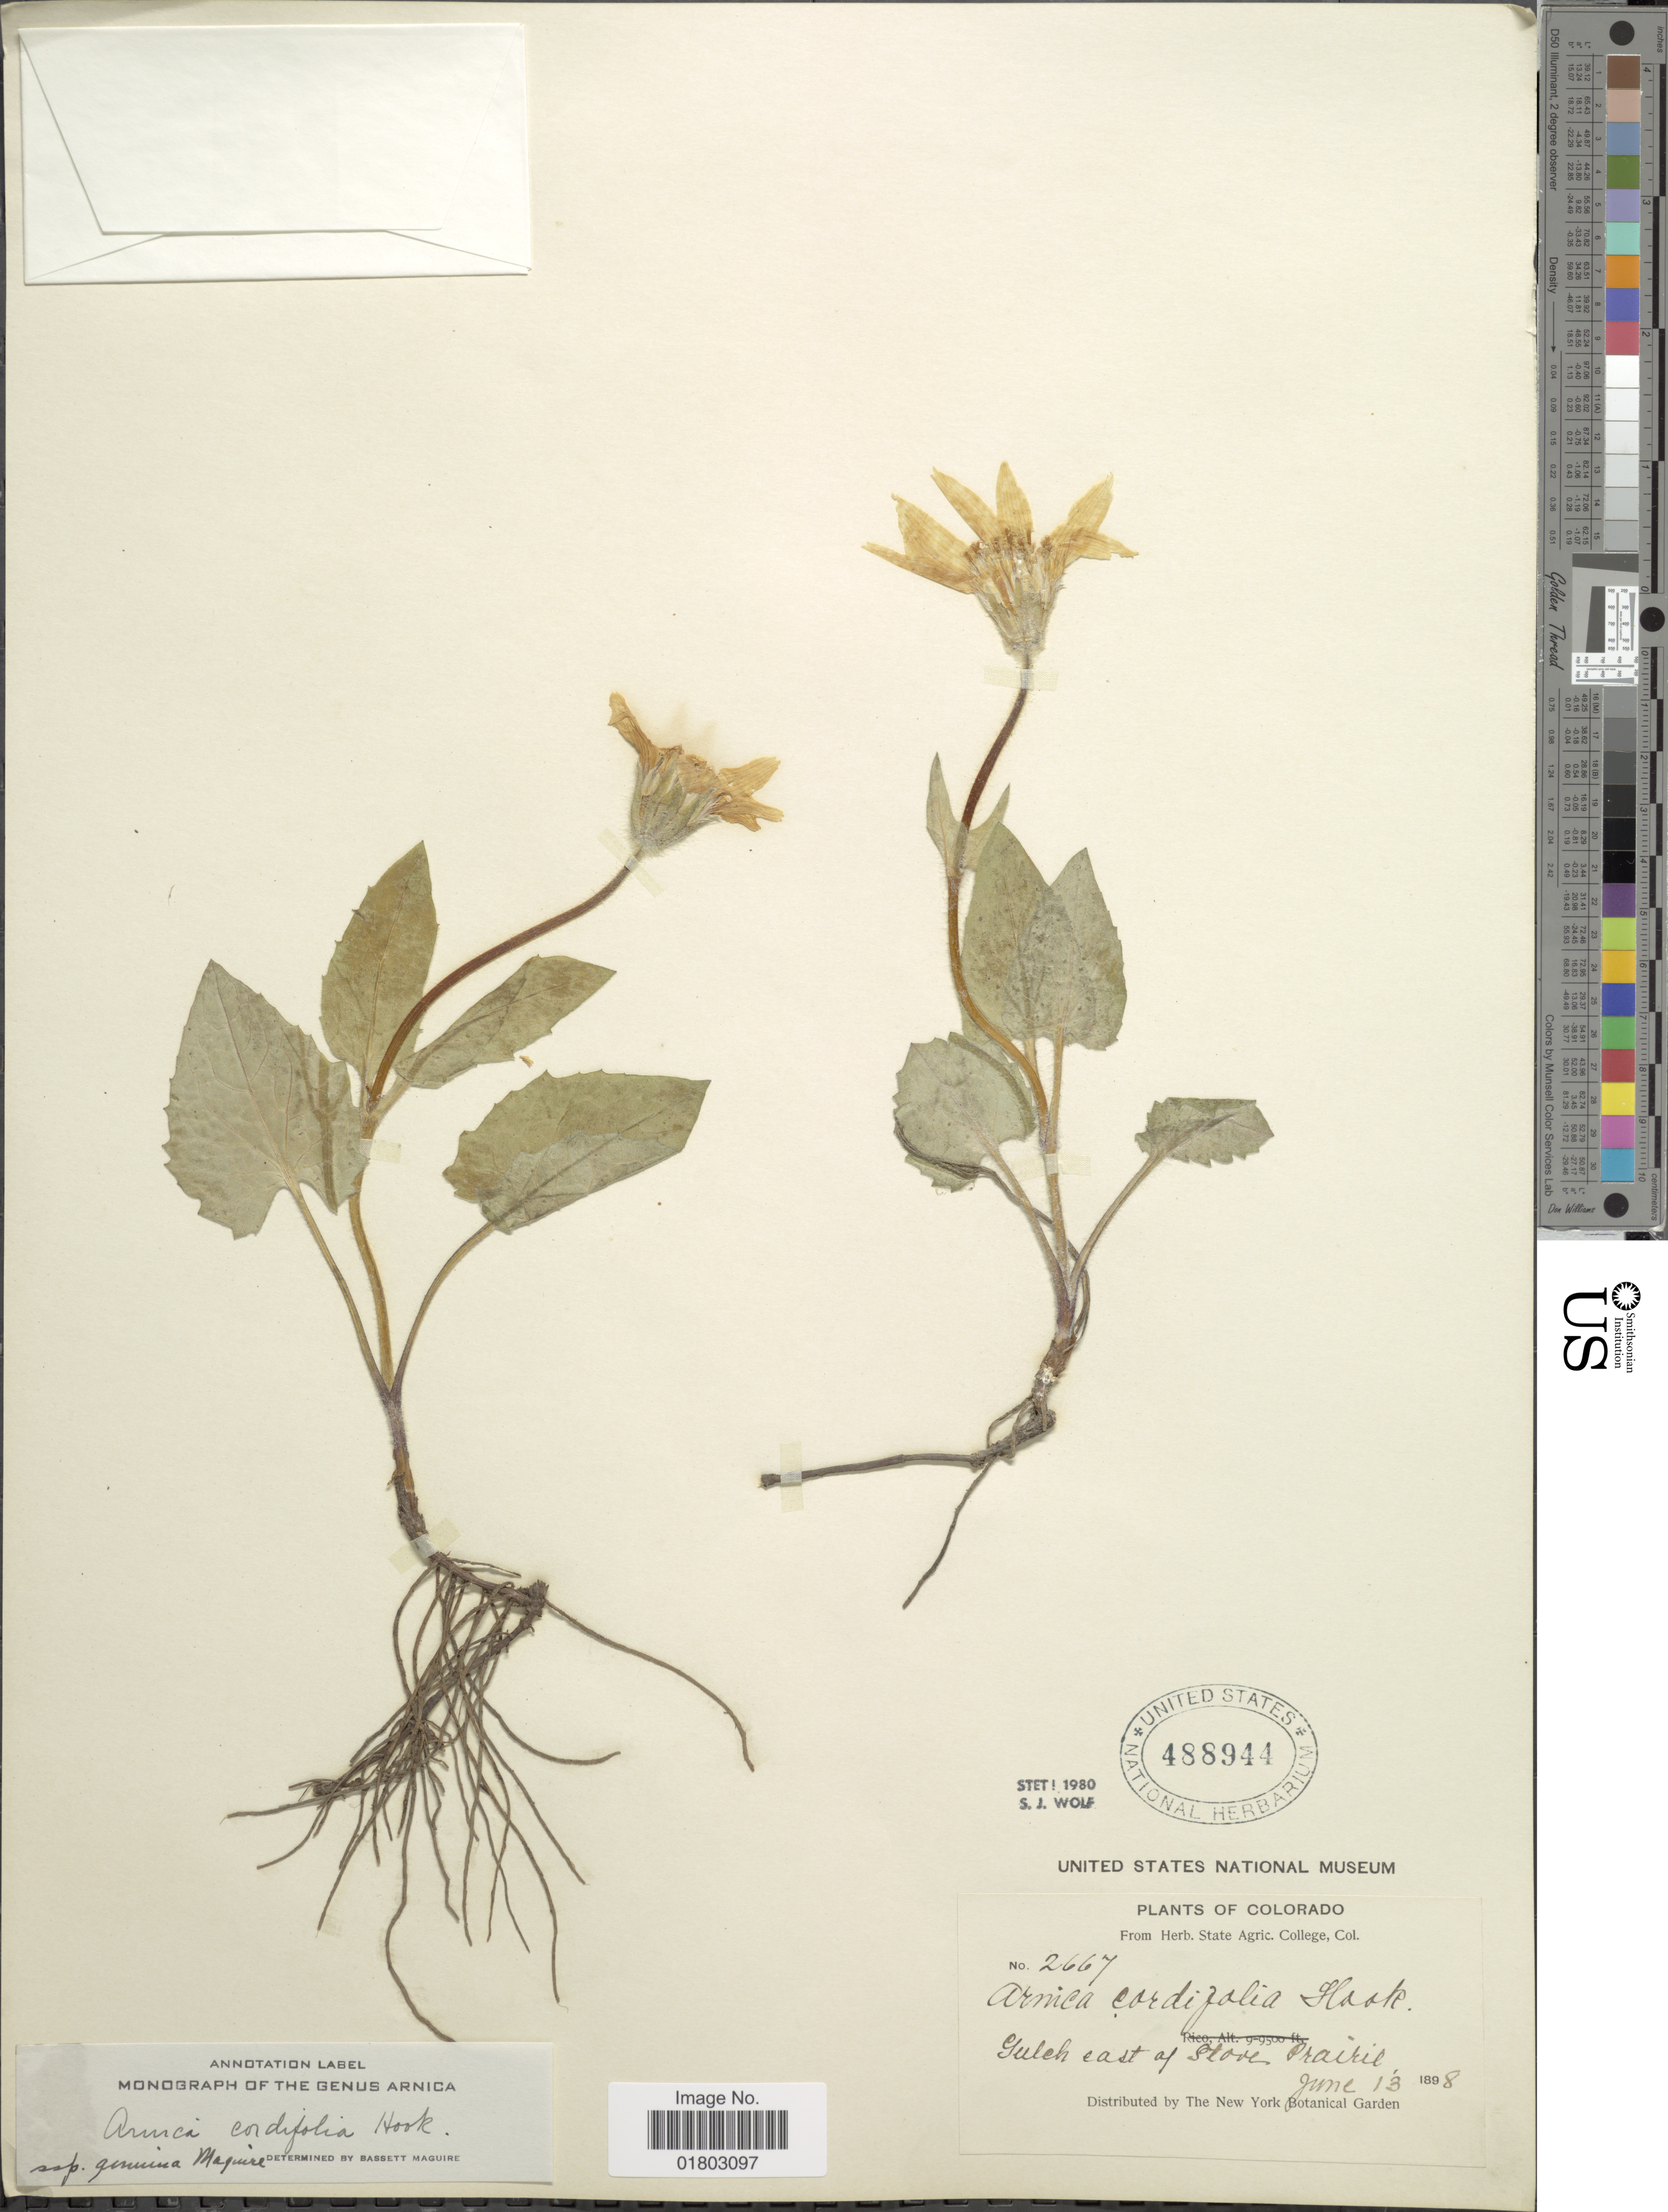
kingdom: Plantae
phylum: Tracheophyta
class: Magnoliopsida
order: Asterales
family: Asteraceae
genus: Arnica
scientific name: Arnica cordifolia subsp. genuina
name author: Maguire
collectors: ex herb. State Agric. College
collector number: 2667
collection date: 1898-06-13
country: United States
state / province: Colorado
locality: Gulch east of Glove Prairie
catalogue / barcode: US 488944